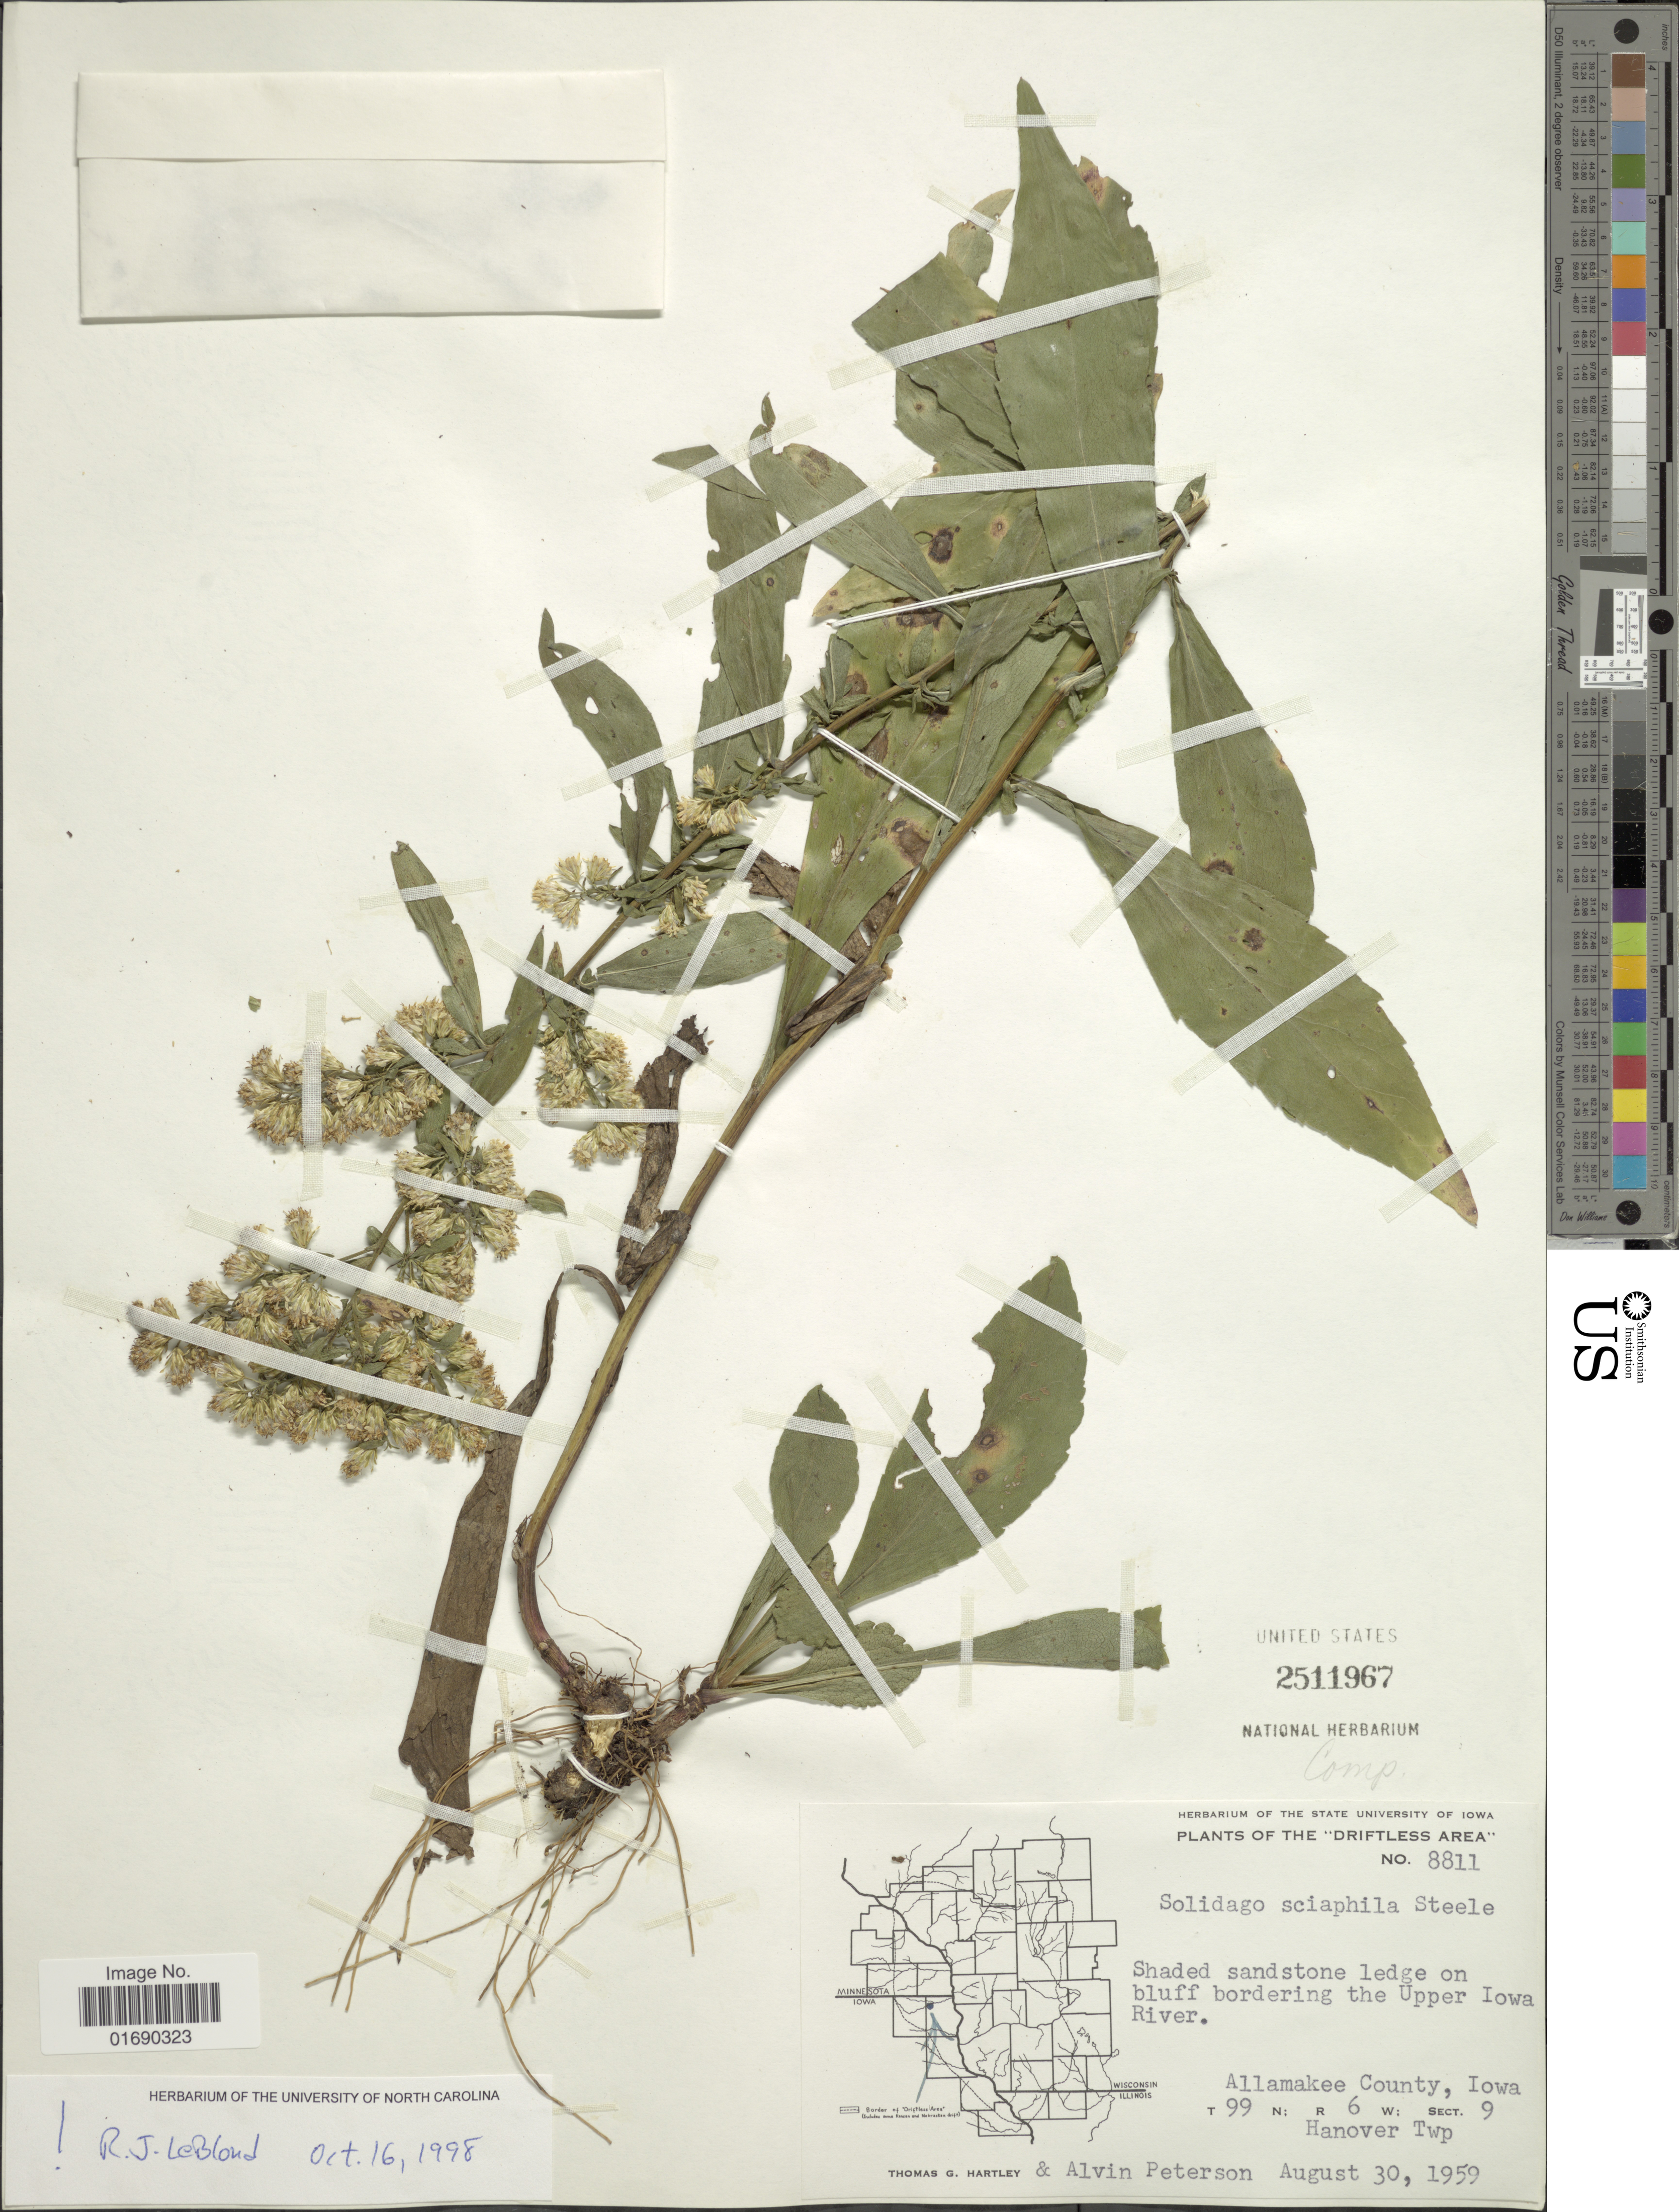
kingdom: Plantae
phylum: Tracheophyta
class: Magnoliopsida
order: Asterales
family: Asteraceae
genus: Solidago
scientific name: Solidago sciaphila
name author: E.S. Steele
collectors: T. G. Hartley & A. M. Peterson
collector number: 8811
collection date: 1959-08-30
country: United States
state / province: Iowa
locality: The 'Driftless Area' Shaded sandstone ledge on bluff bordering the Upper Iowa River, Allamakee County, T 99 N; R 6 W; Sect. 9, Hanover twp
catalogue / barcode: US 2511967